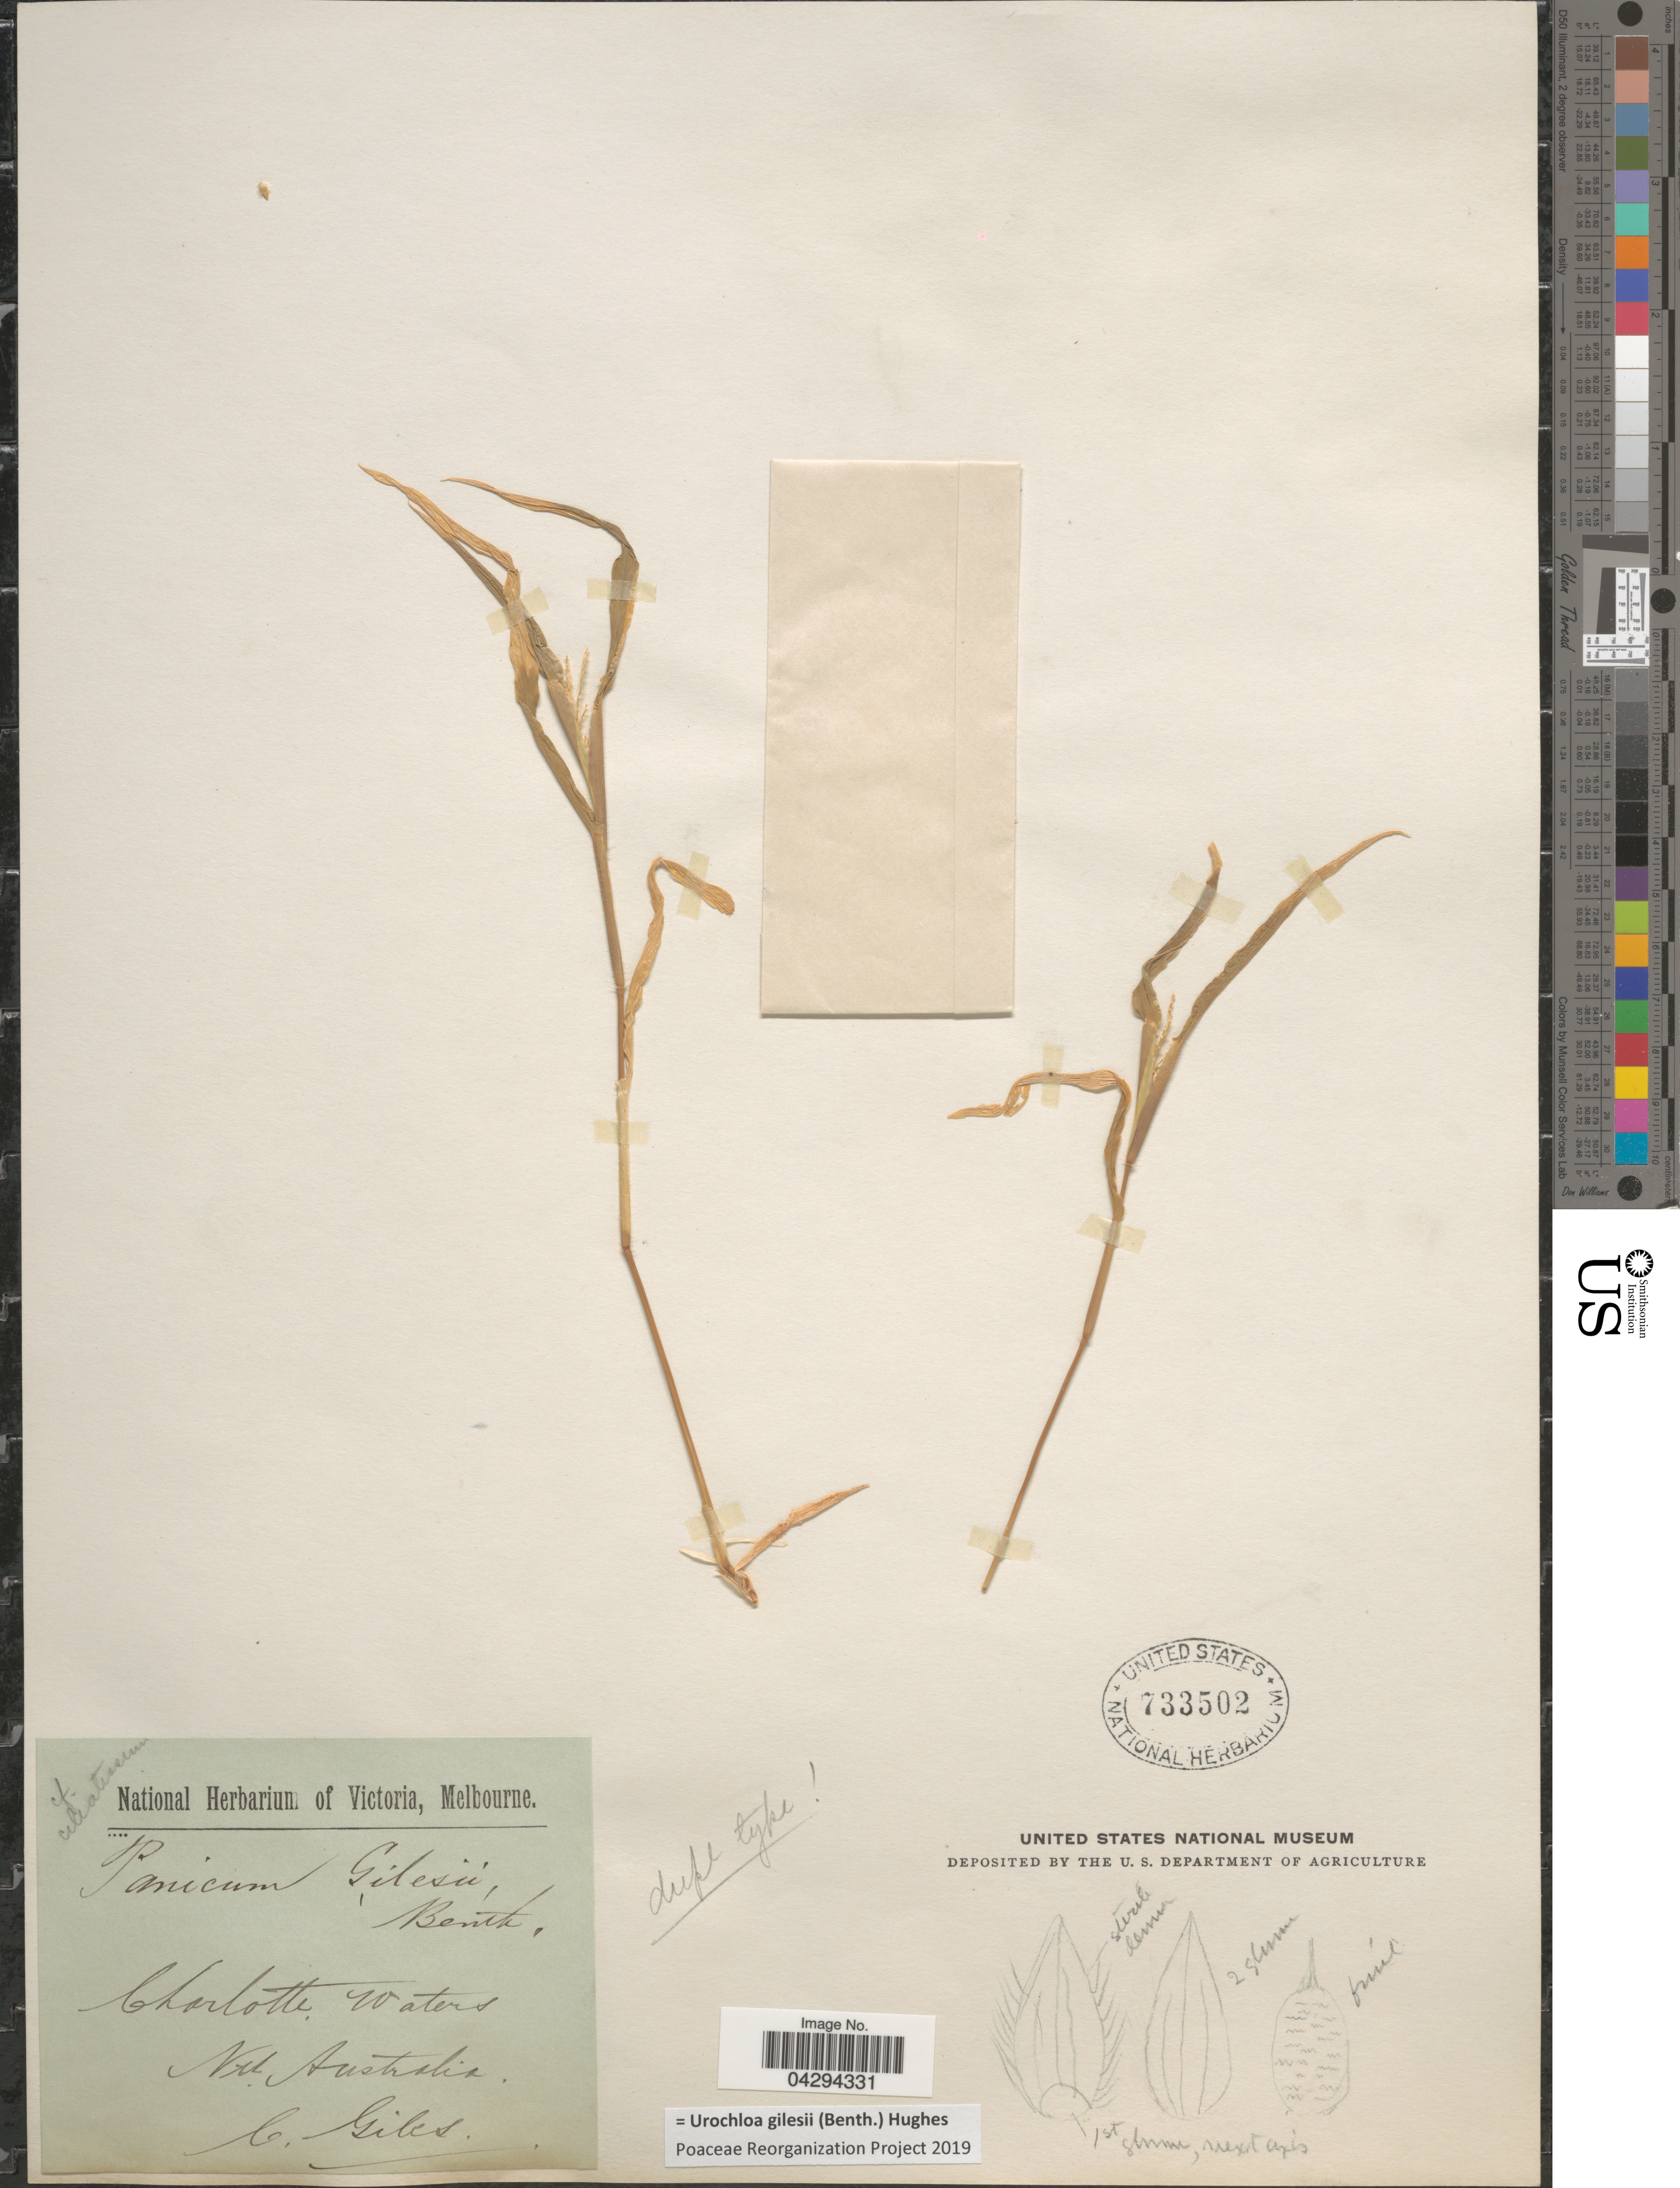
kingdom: Plantae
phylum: Tracheophyta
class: Liliopsida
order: Poales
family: Poaceae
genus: Urochloa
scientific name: Urochloa gilesii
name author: (Benth.) Hughes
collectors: Giles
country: Australia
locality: Charlotte waters. Nth. Australia.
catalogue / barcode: US 733502